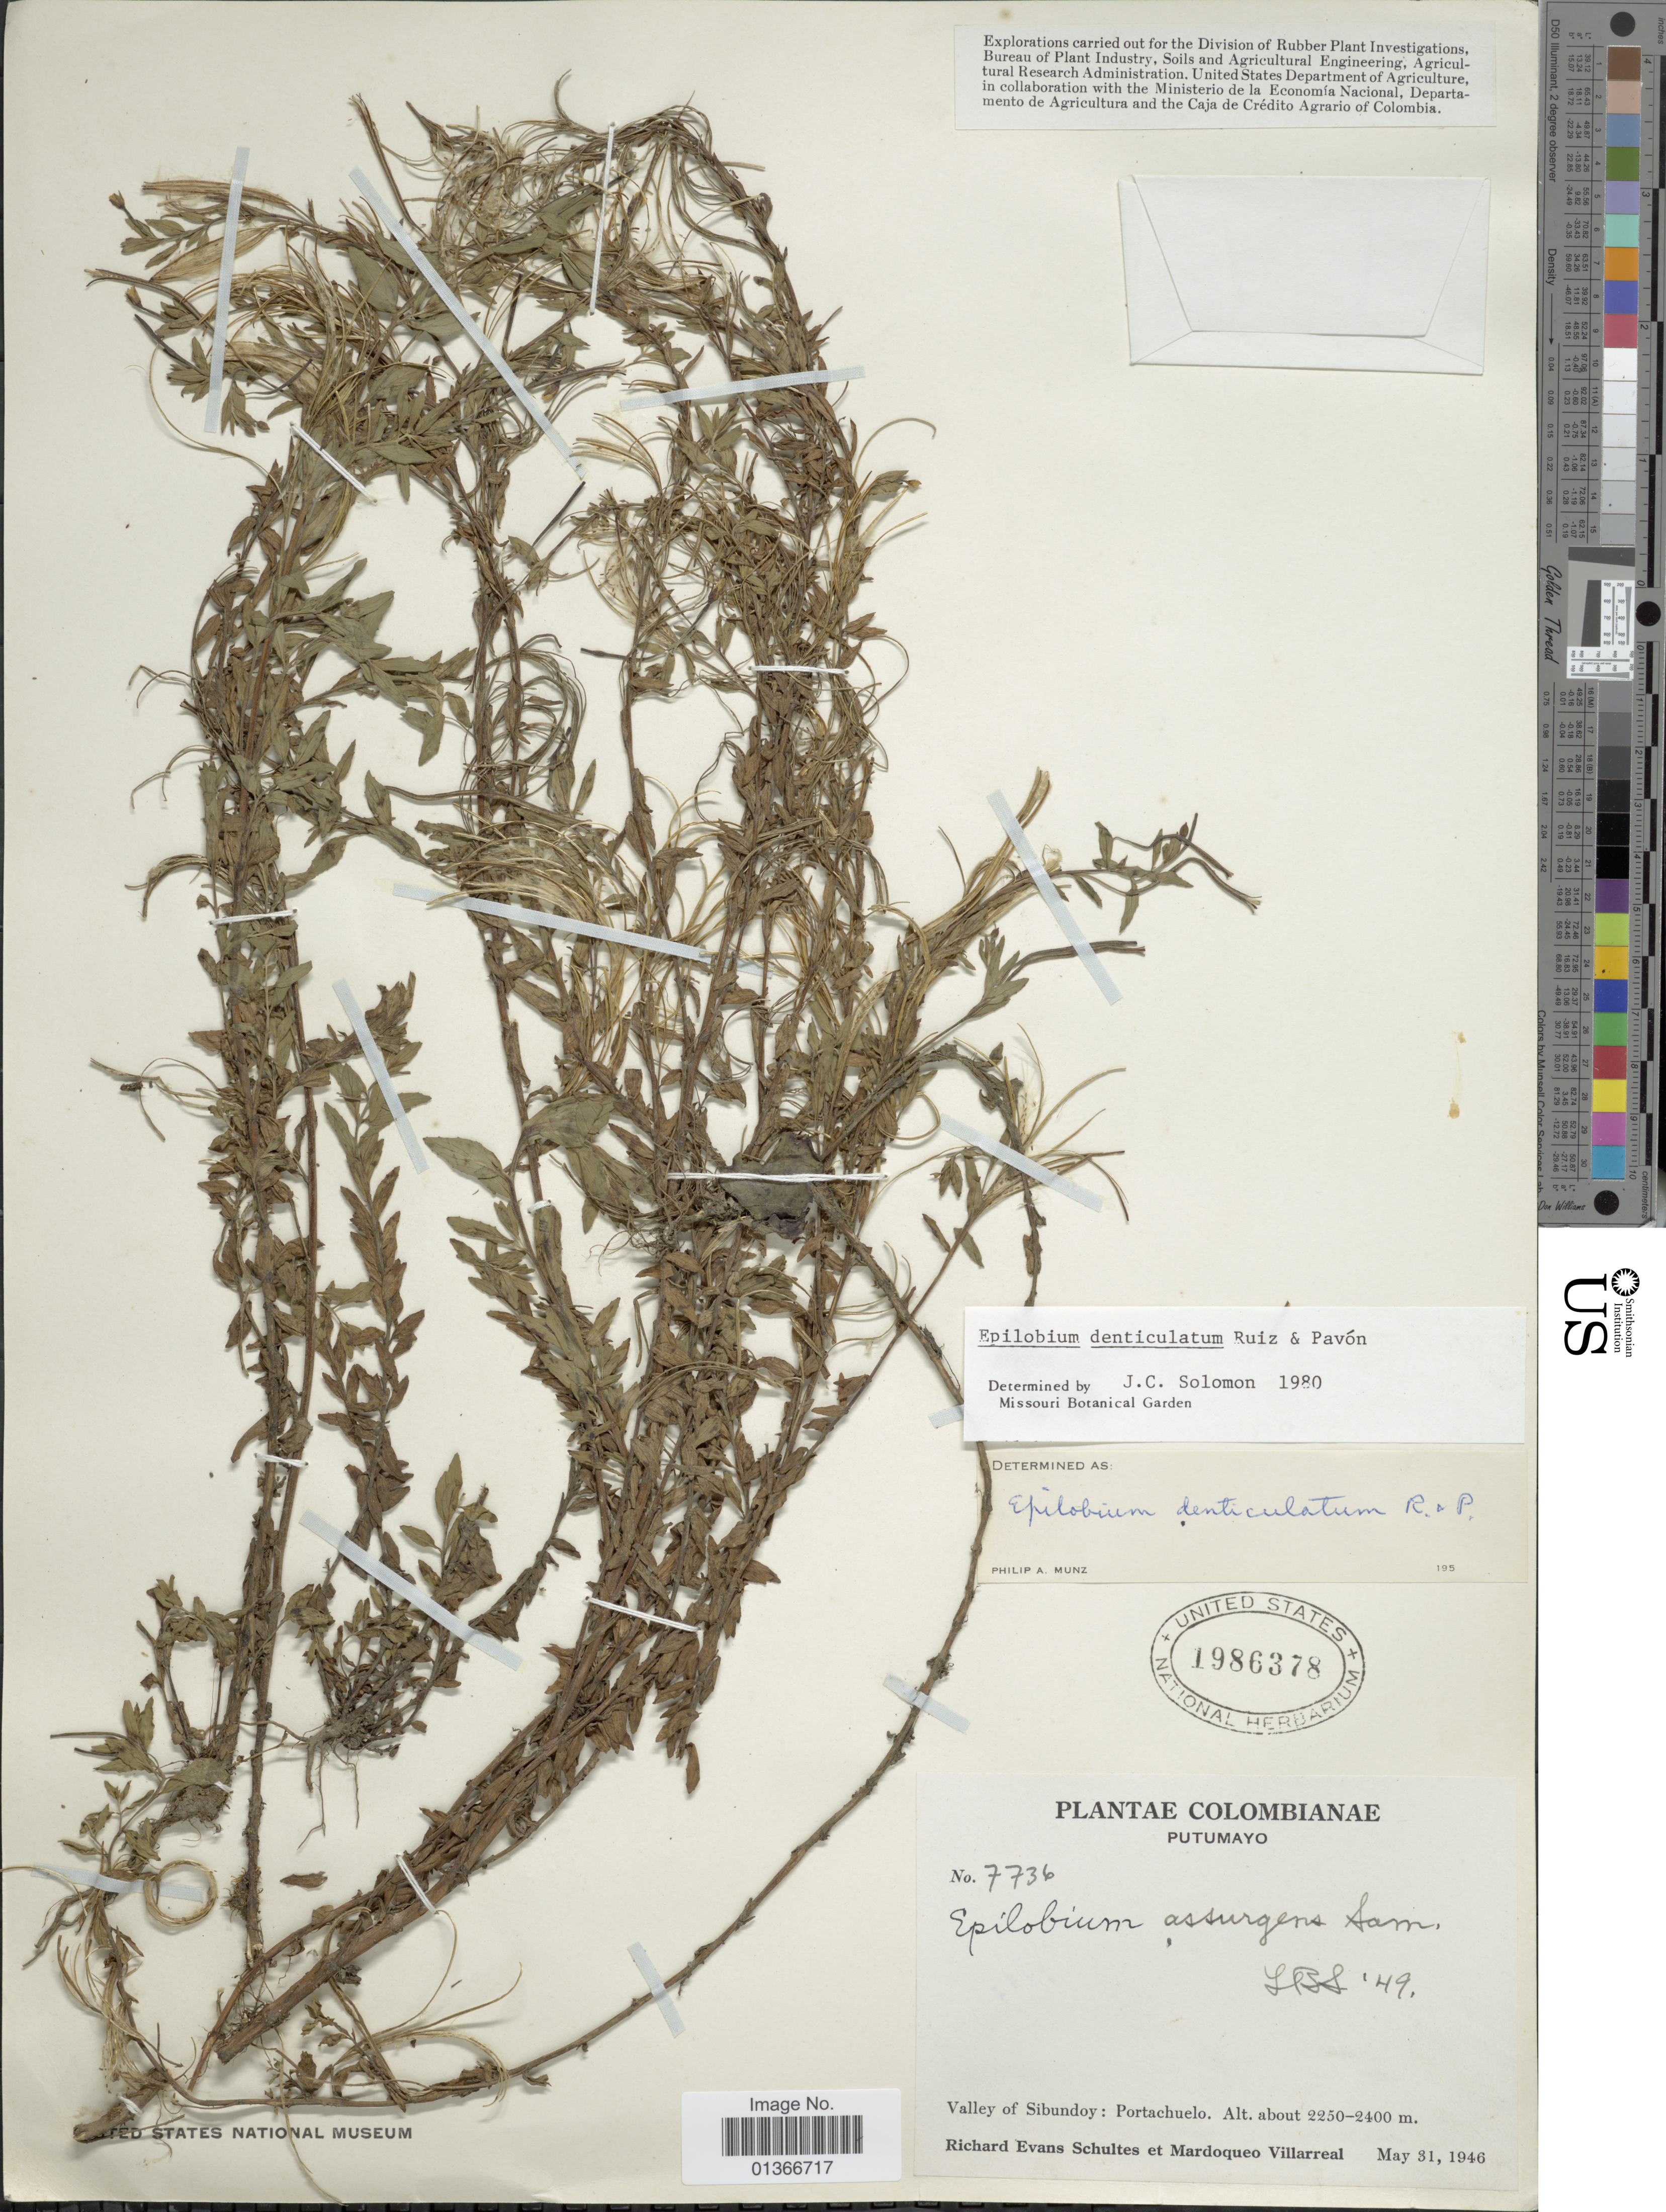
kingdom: Plantae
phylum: Tracheophyta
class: Magnoliopsida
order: Myrtales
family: Onagraceae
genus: Epilobium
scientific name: Epilobium denticulatum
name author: Ruiz & Pav.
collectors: R. E. Schultes & M. Villarreal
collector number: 7736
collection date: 1946-05-31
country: Colombia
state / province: Putumayo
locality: Valley of Sibundoy: Portachuelo.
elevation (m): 2250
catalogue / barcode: US 1986378